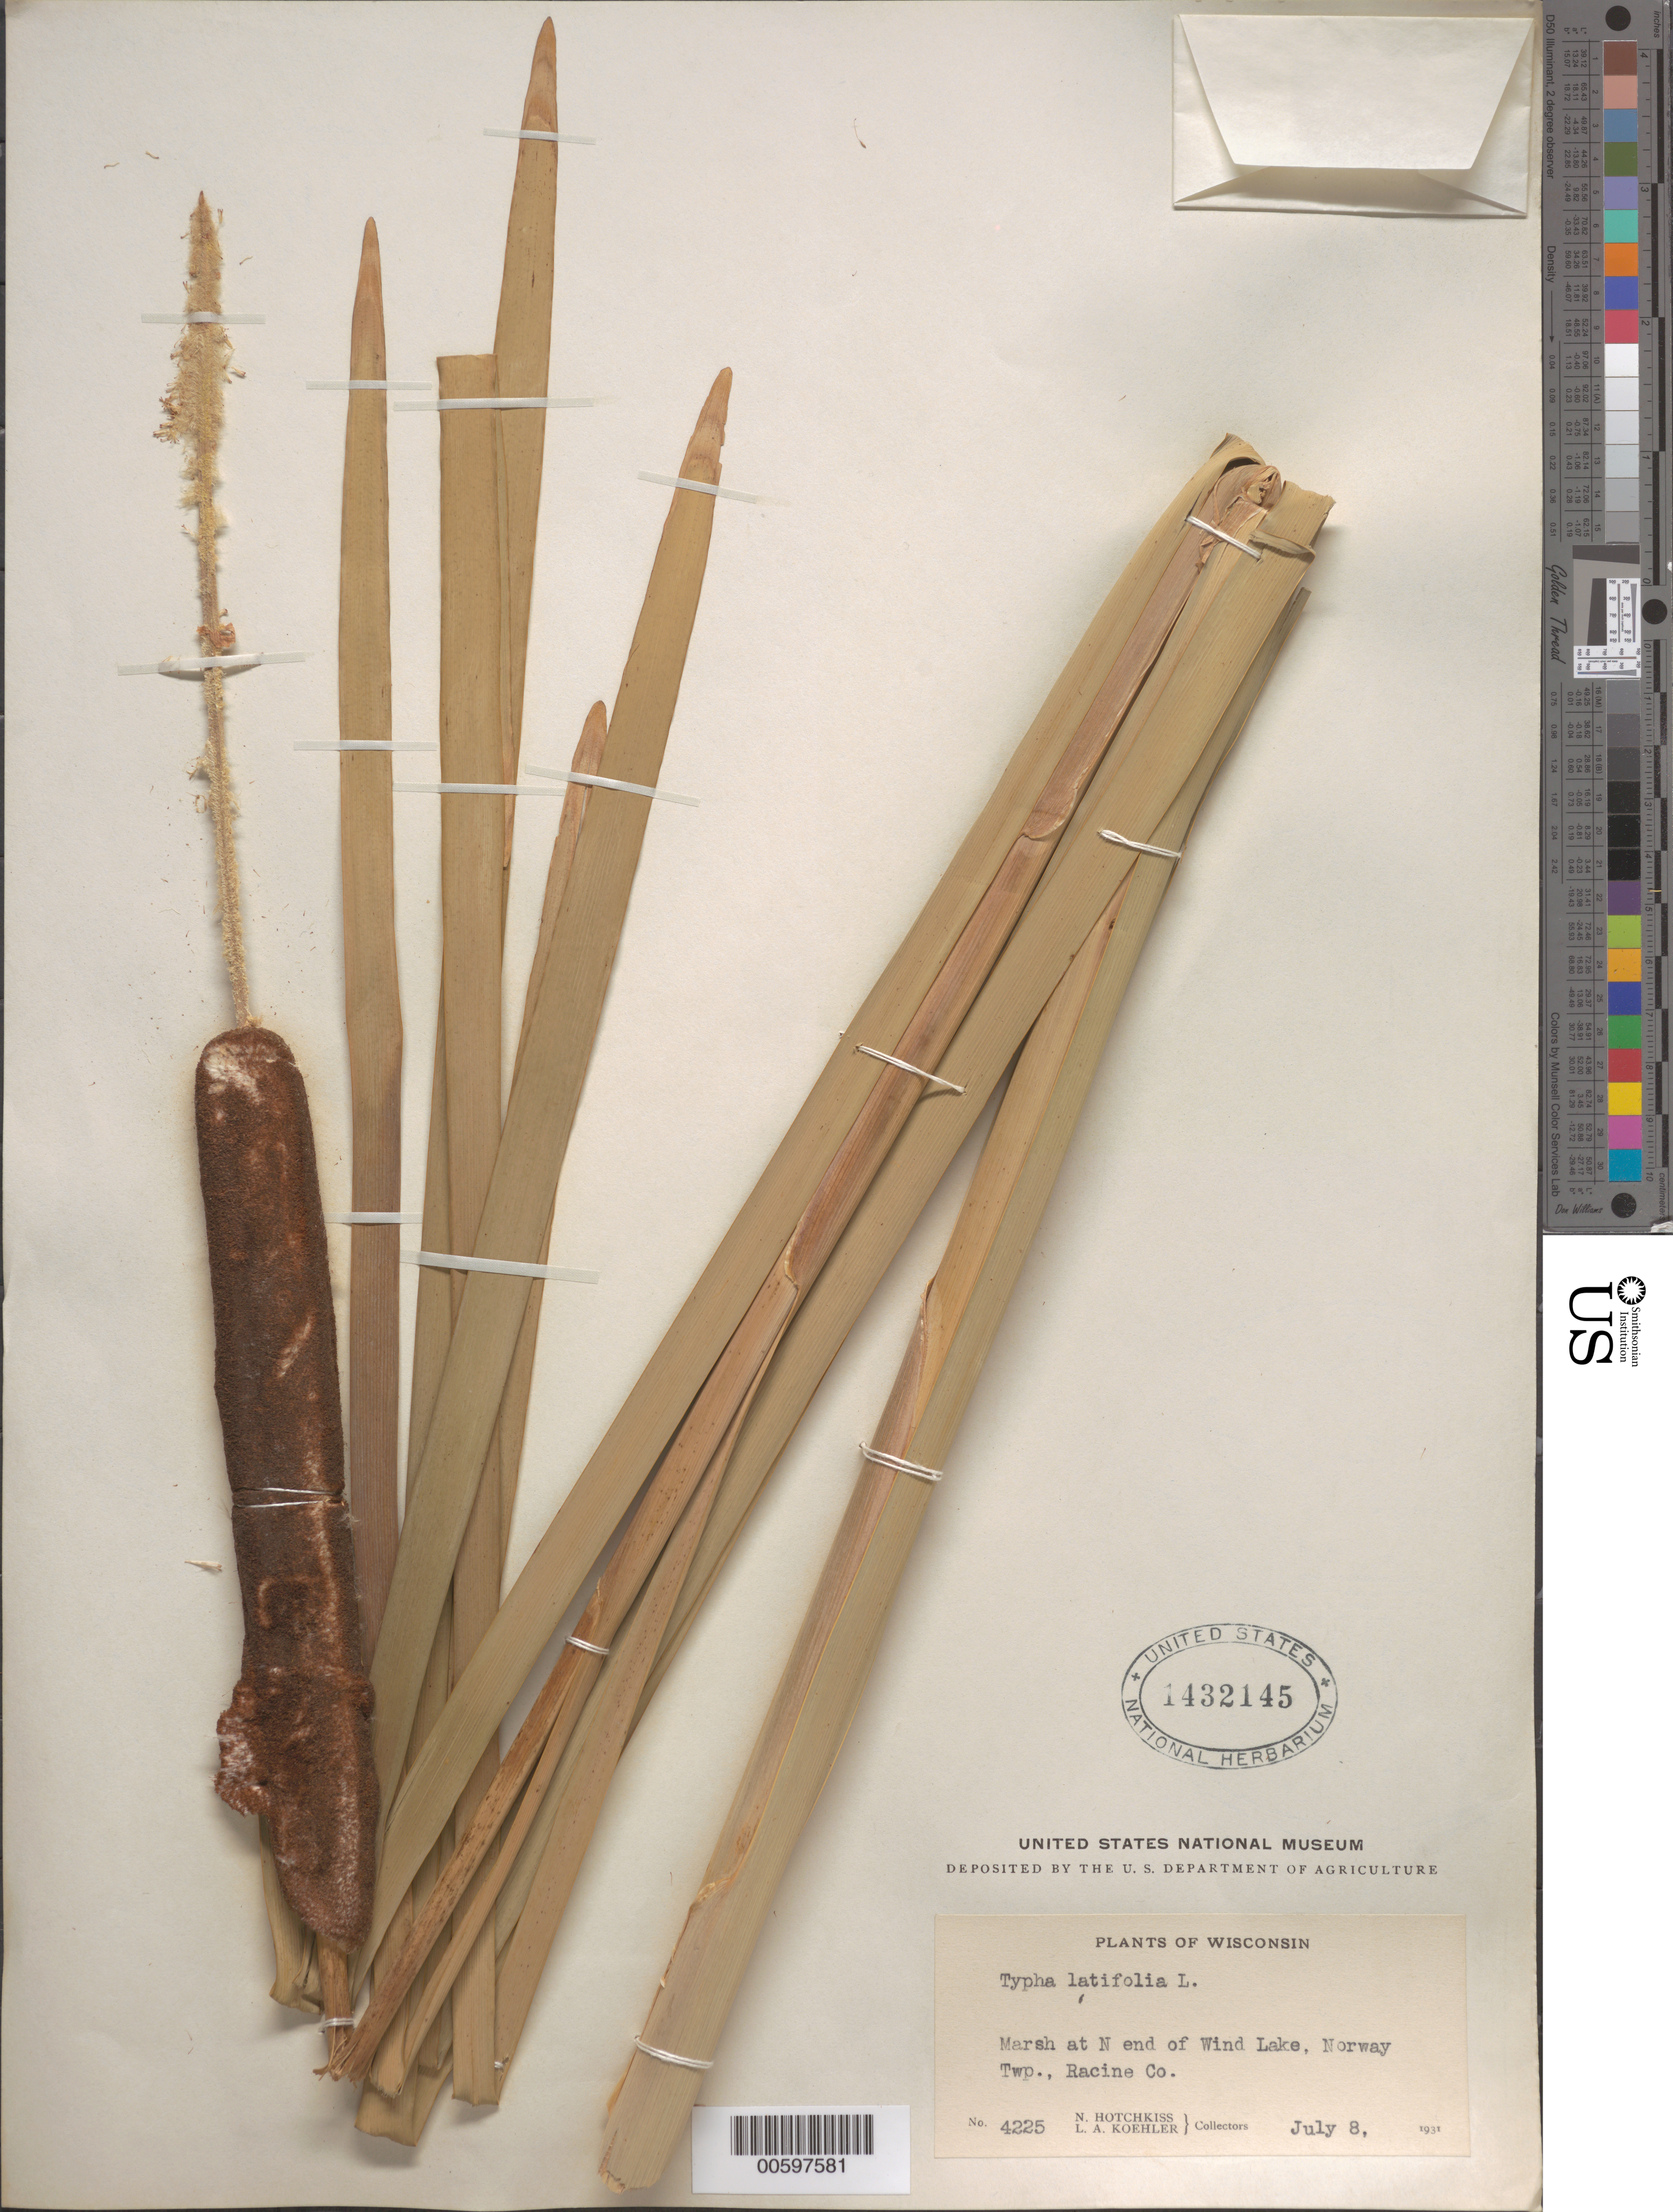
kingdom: Plantae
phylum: Tracheophyta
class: Liliopsida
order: Poales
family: Typhaceae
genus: Typha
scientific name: Typha latifolia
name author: L.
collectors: N. Hotchkiss & L. Koehler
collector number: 4225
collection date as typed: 08 Jul 1931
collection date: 1931-07-08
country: United States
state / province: Wisconsin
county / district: Racine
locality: N end of Wind Lake, Norway Twp.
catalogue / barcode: US 1432145